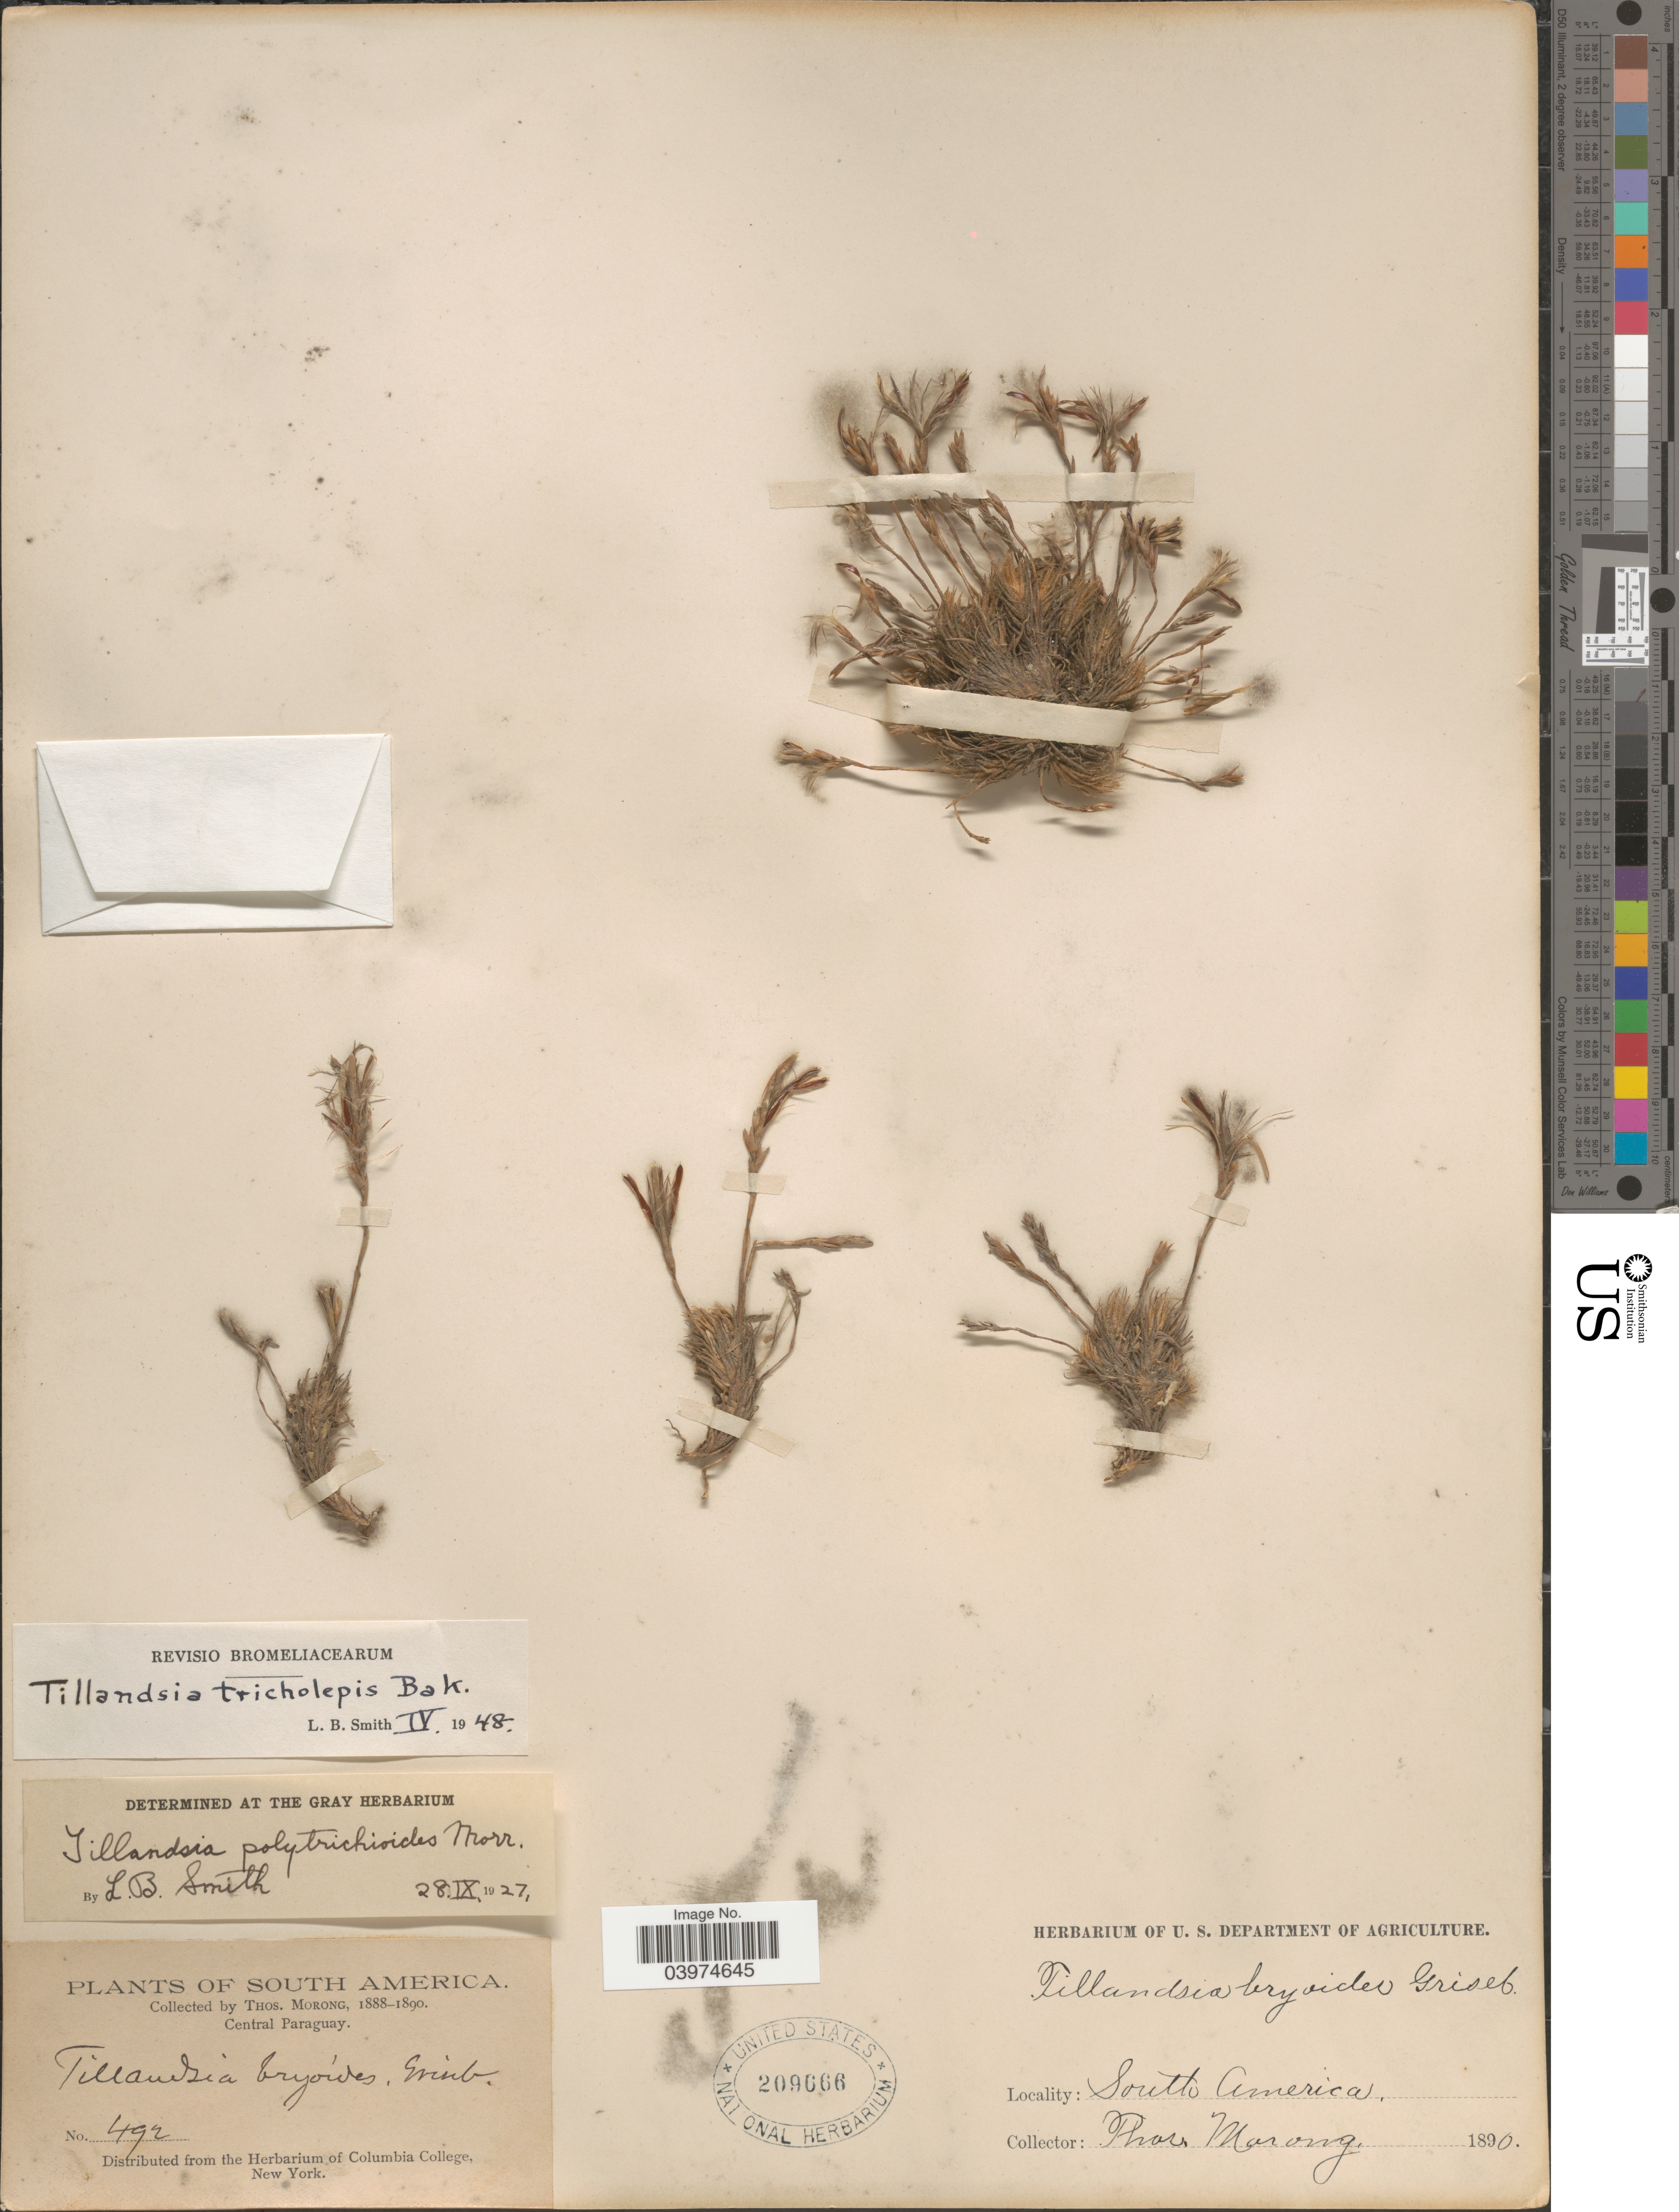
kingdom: Plantae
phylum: Tracheophyta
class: Liliopsida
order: Poales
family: Bromeliaceae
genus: Tillandsia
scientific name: Tillandsia tricholepis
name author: Baker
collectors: ex herb. T. Morong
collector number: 492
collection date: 1890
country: Paraguay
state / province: Central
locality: Central Paraguay.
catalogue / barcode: US 209666